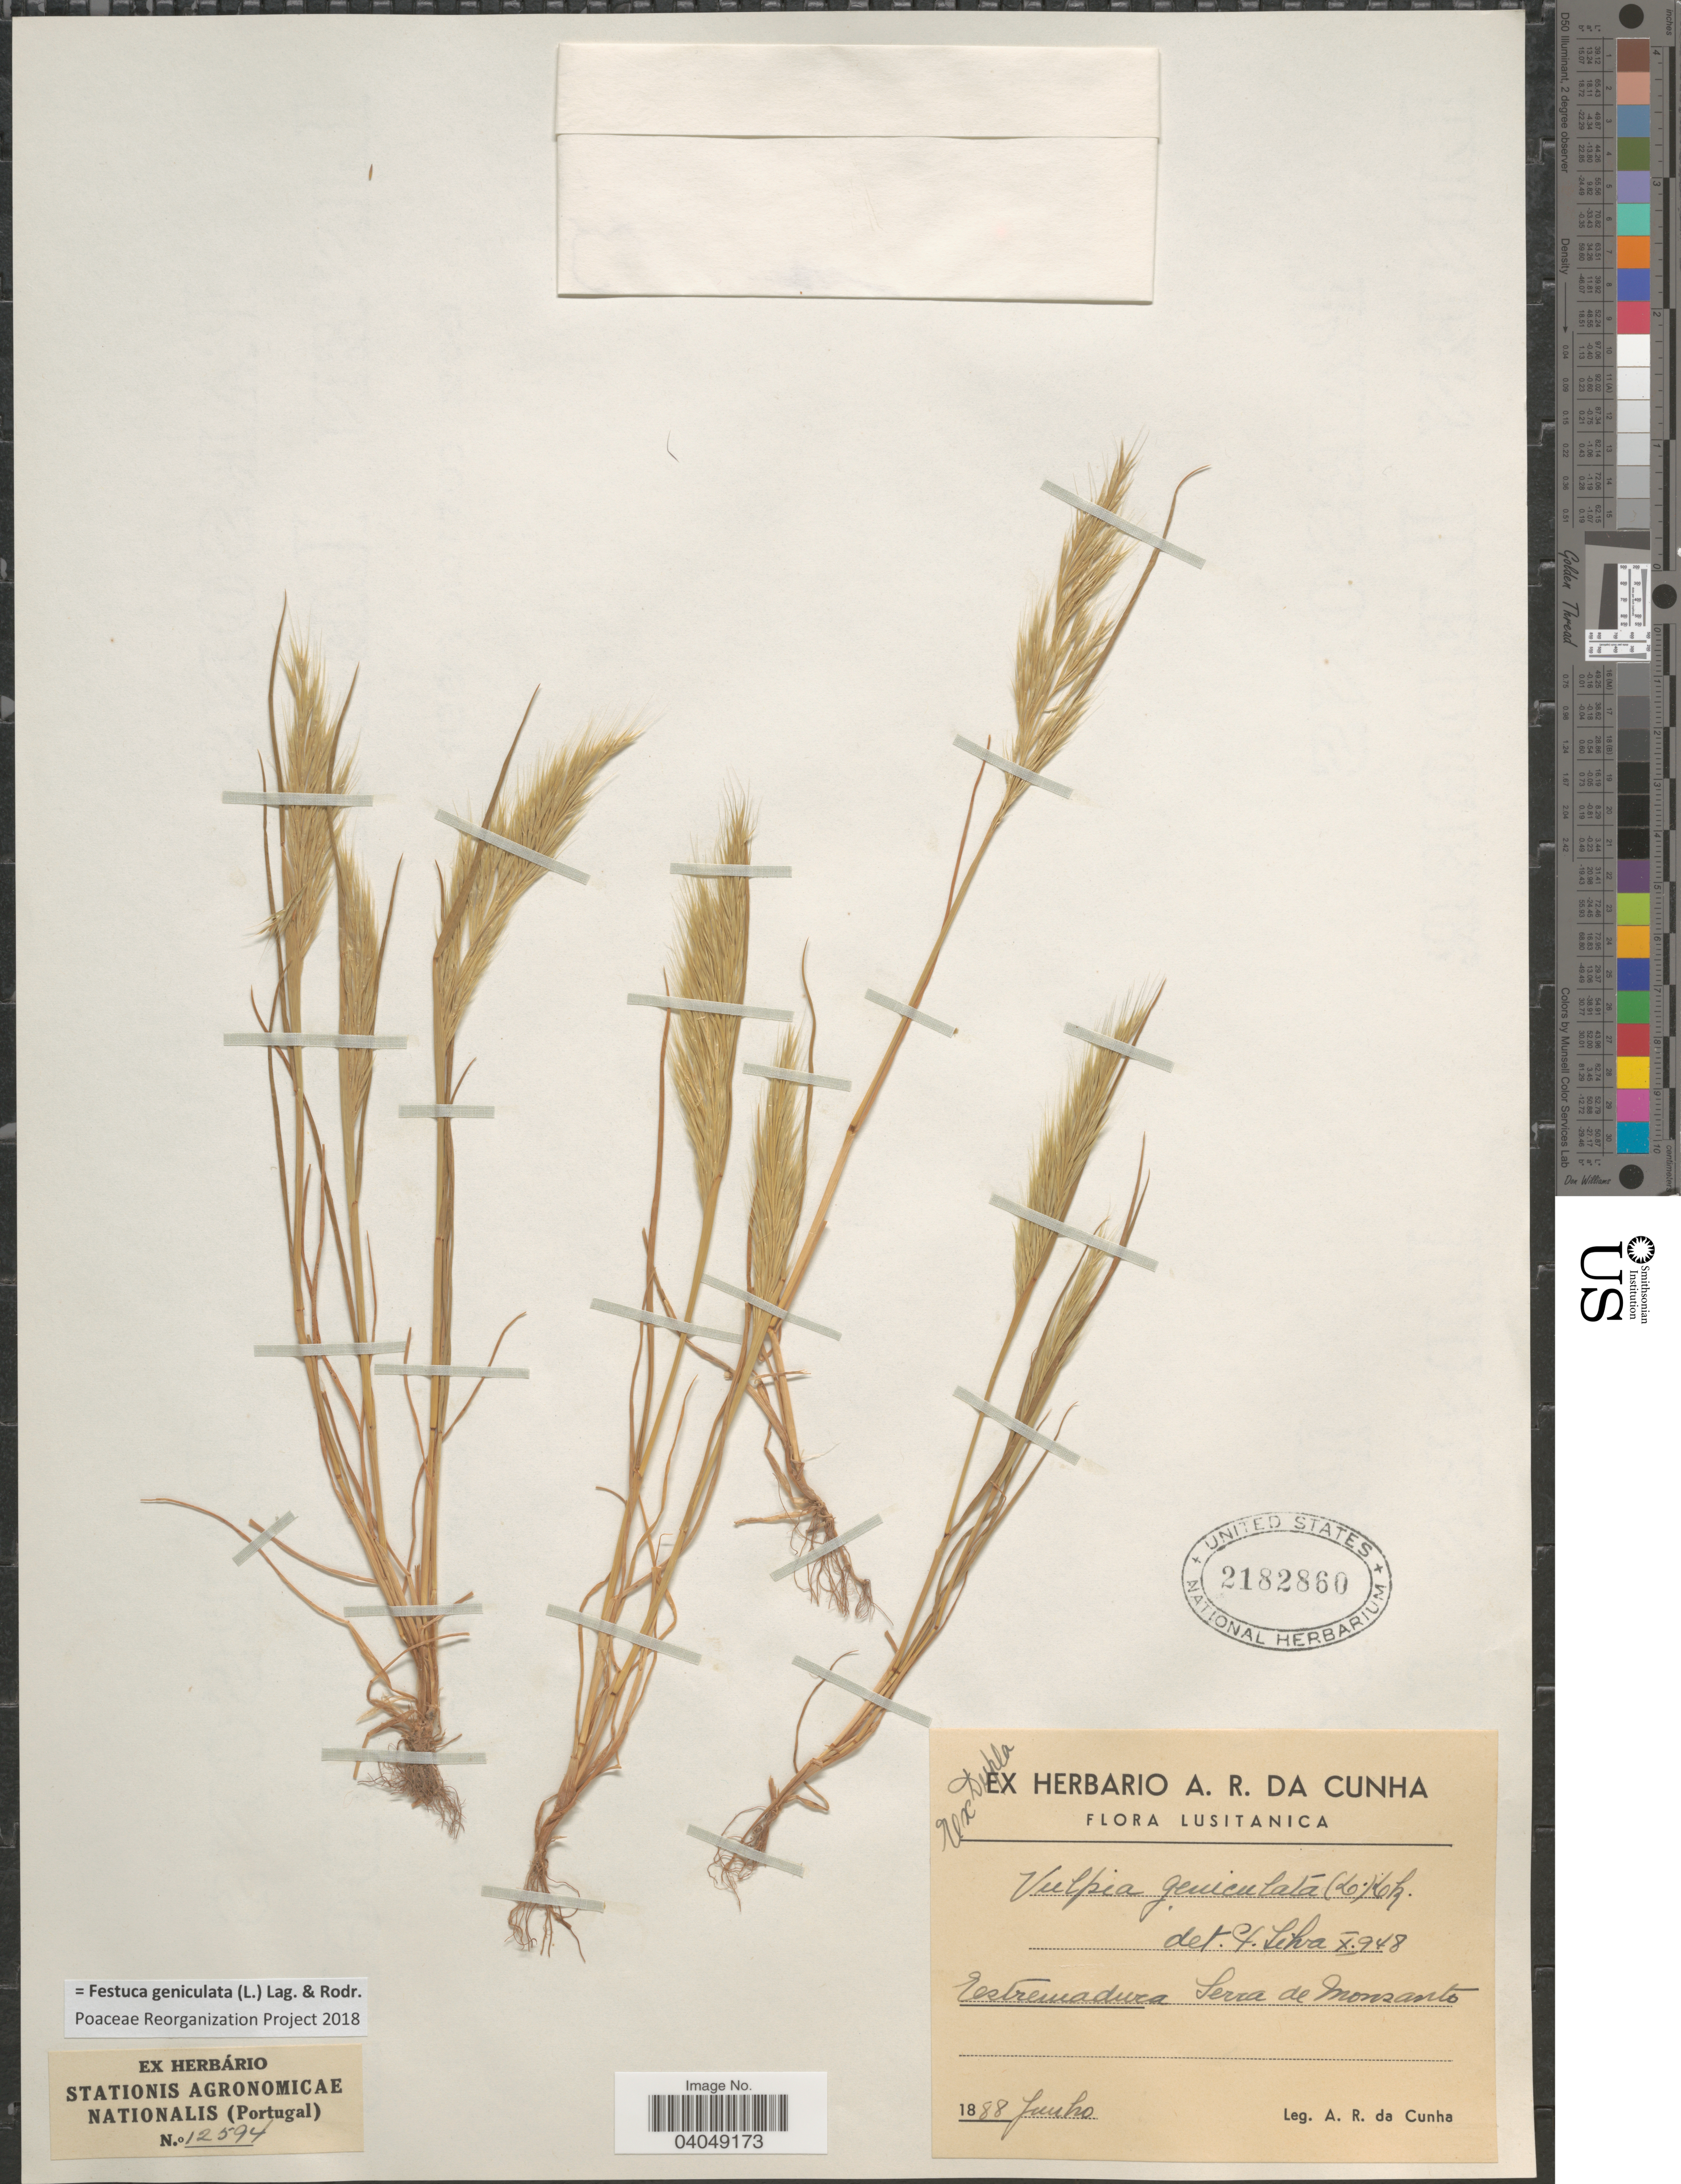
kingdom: Plantae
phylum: Tracheophyta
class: Liliopsida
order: Poales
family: Poaceae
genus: Festuca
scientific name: Festuca geniculata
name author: (L.) Lag. & Rodr.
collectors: A. Da Cunha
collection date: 1888-06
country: Portugal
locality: Lusitanica. Estremadura. Serra de Monsanto.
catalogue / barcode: US 2182860